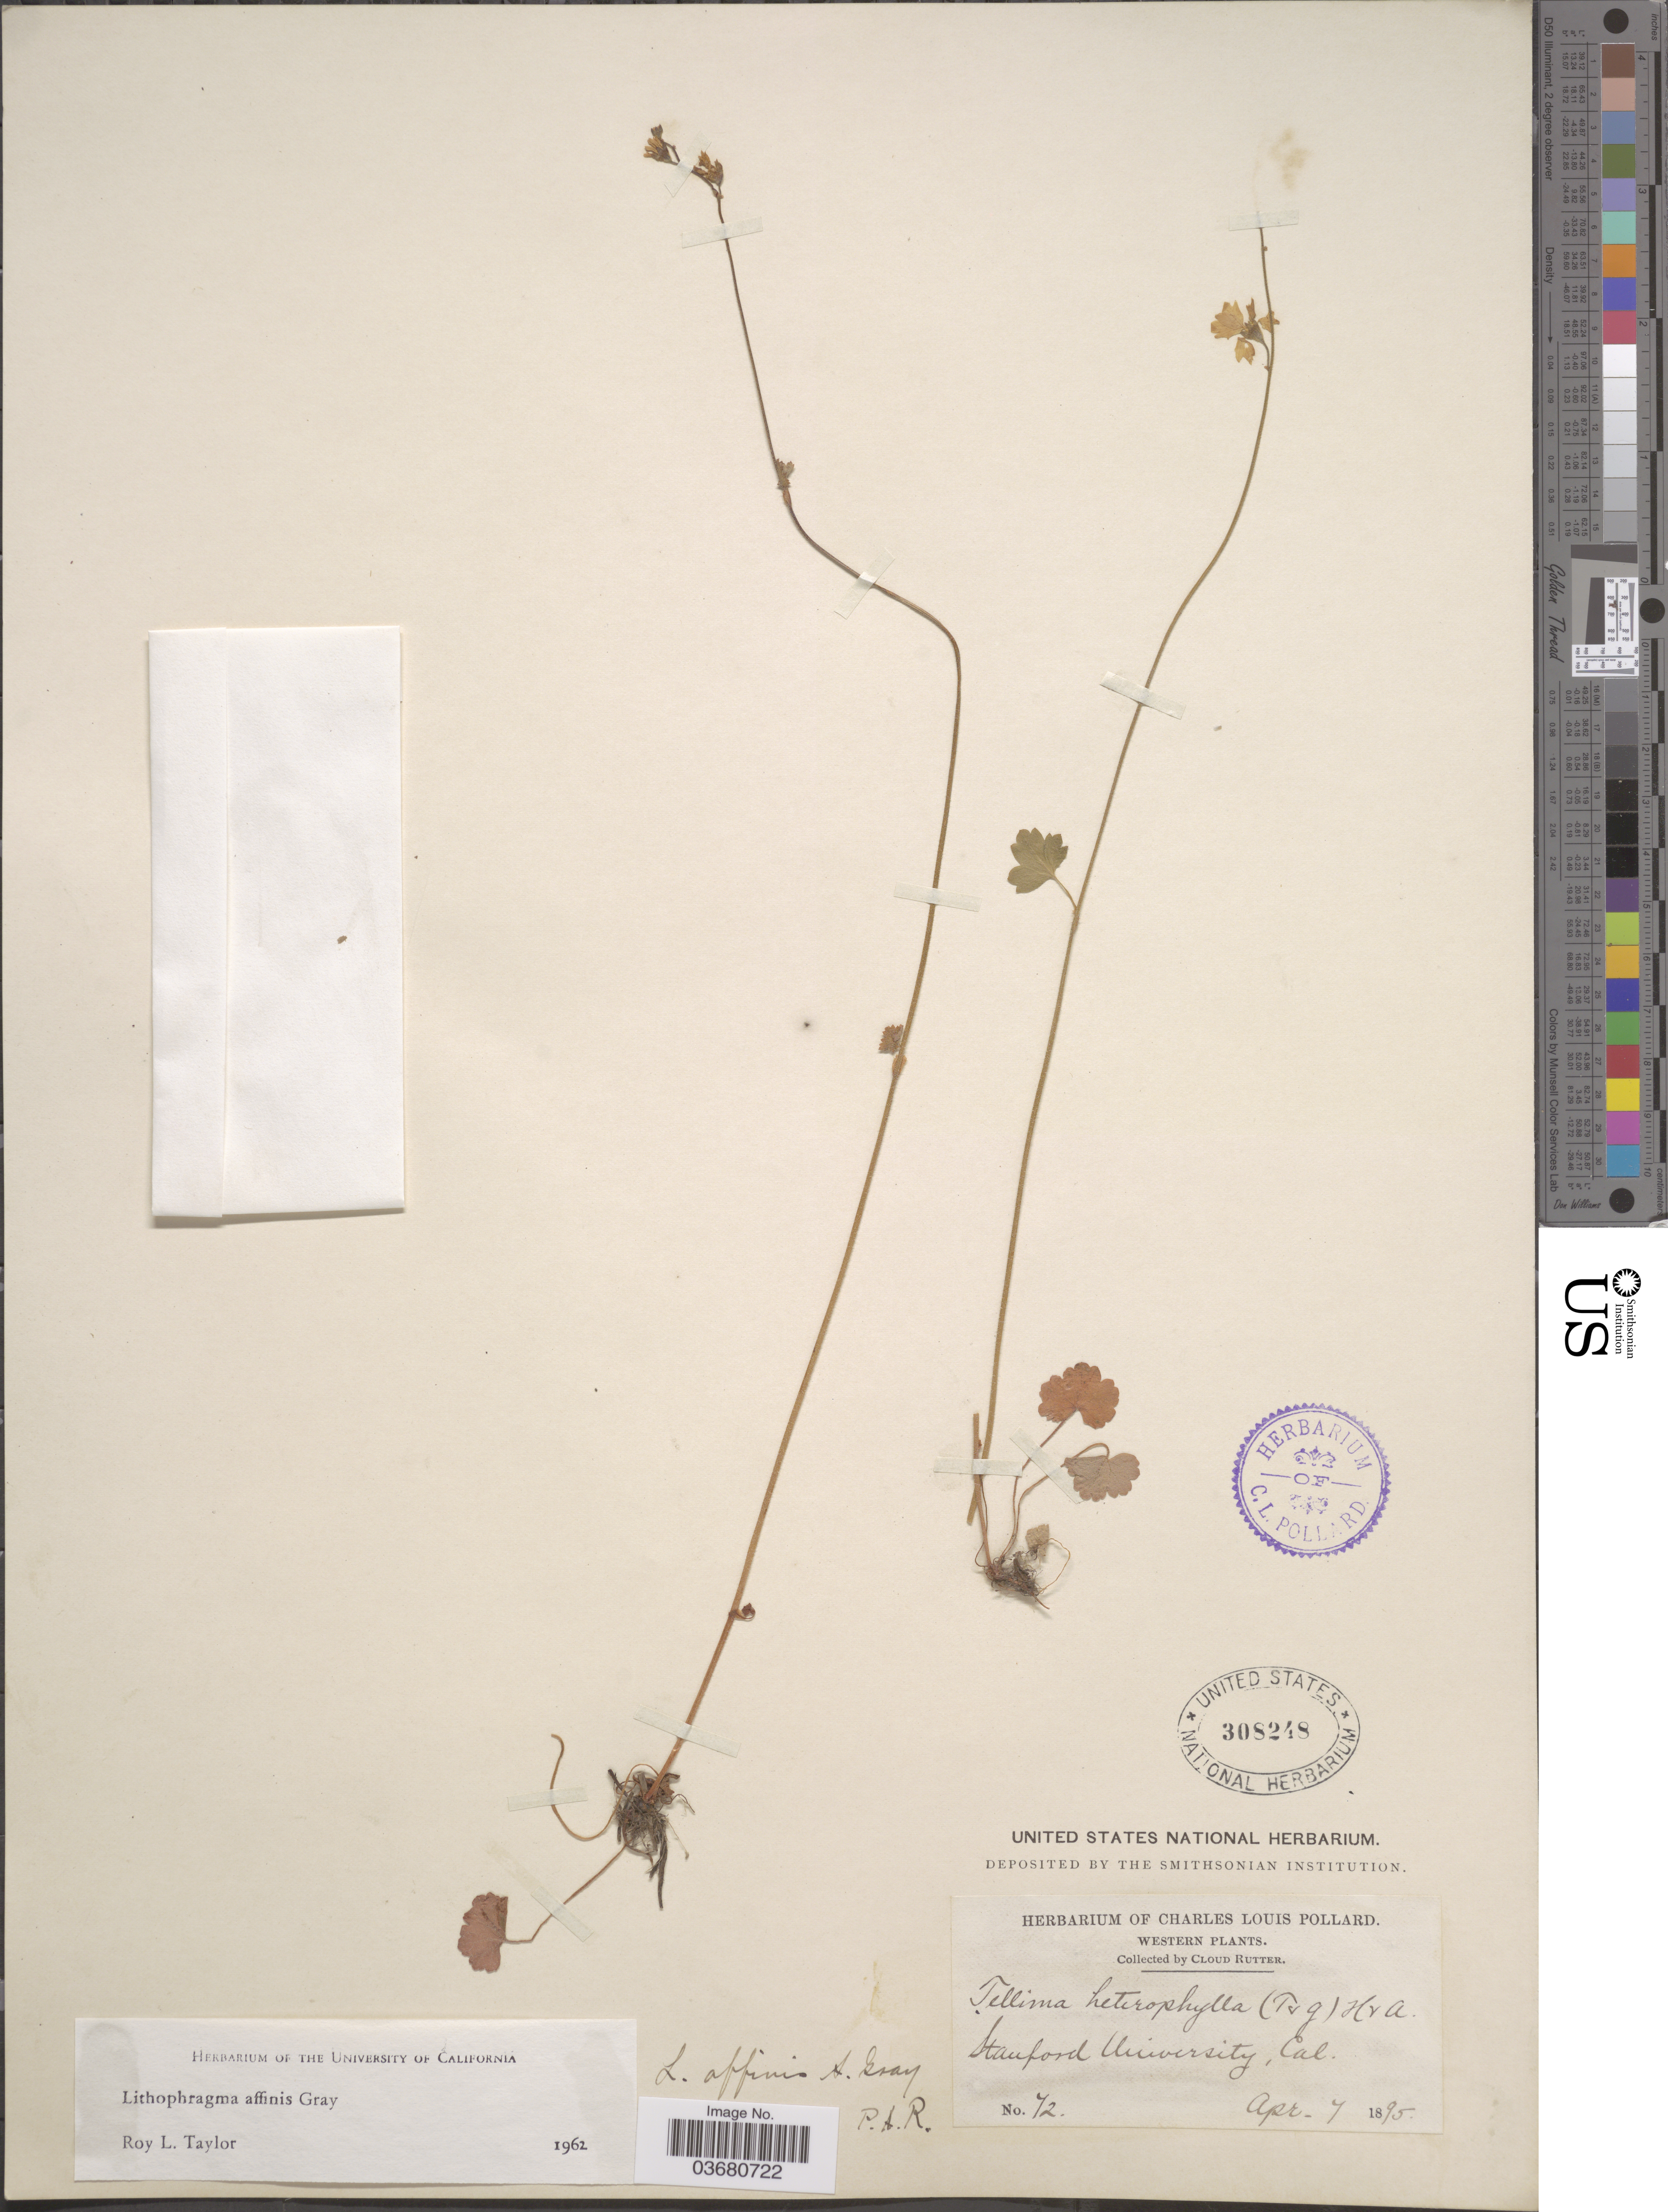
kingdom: Plantae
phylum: Tracheophyta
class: Magnoliopsida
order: Saxifragales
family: Saxifragaceae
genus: Lithophragma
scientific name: Lithophragma affine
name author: A. Gray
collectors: C. Rutter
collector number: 72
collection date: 1895-04-07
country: United States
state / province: California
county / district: Santa Clara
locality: Western. Stanford University.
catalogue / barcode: US 308248